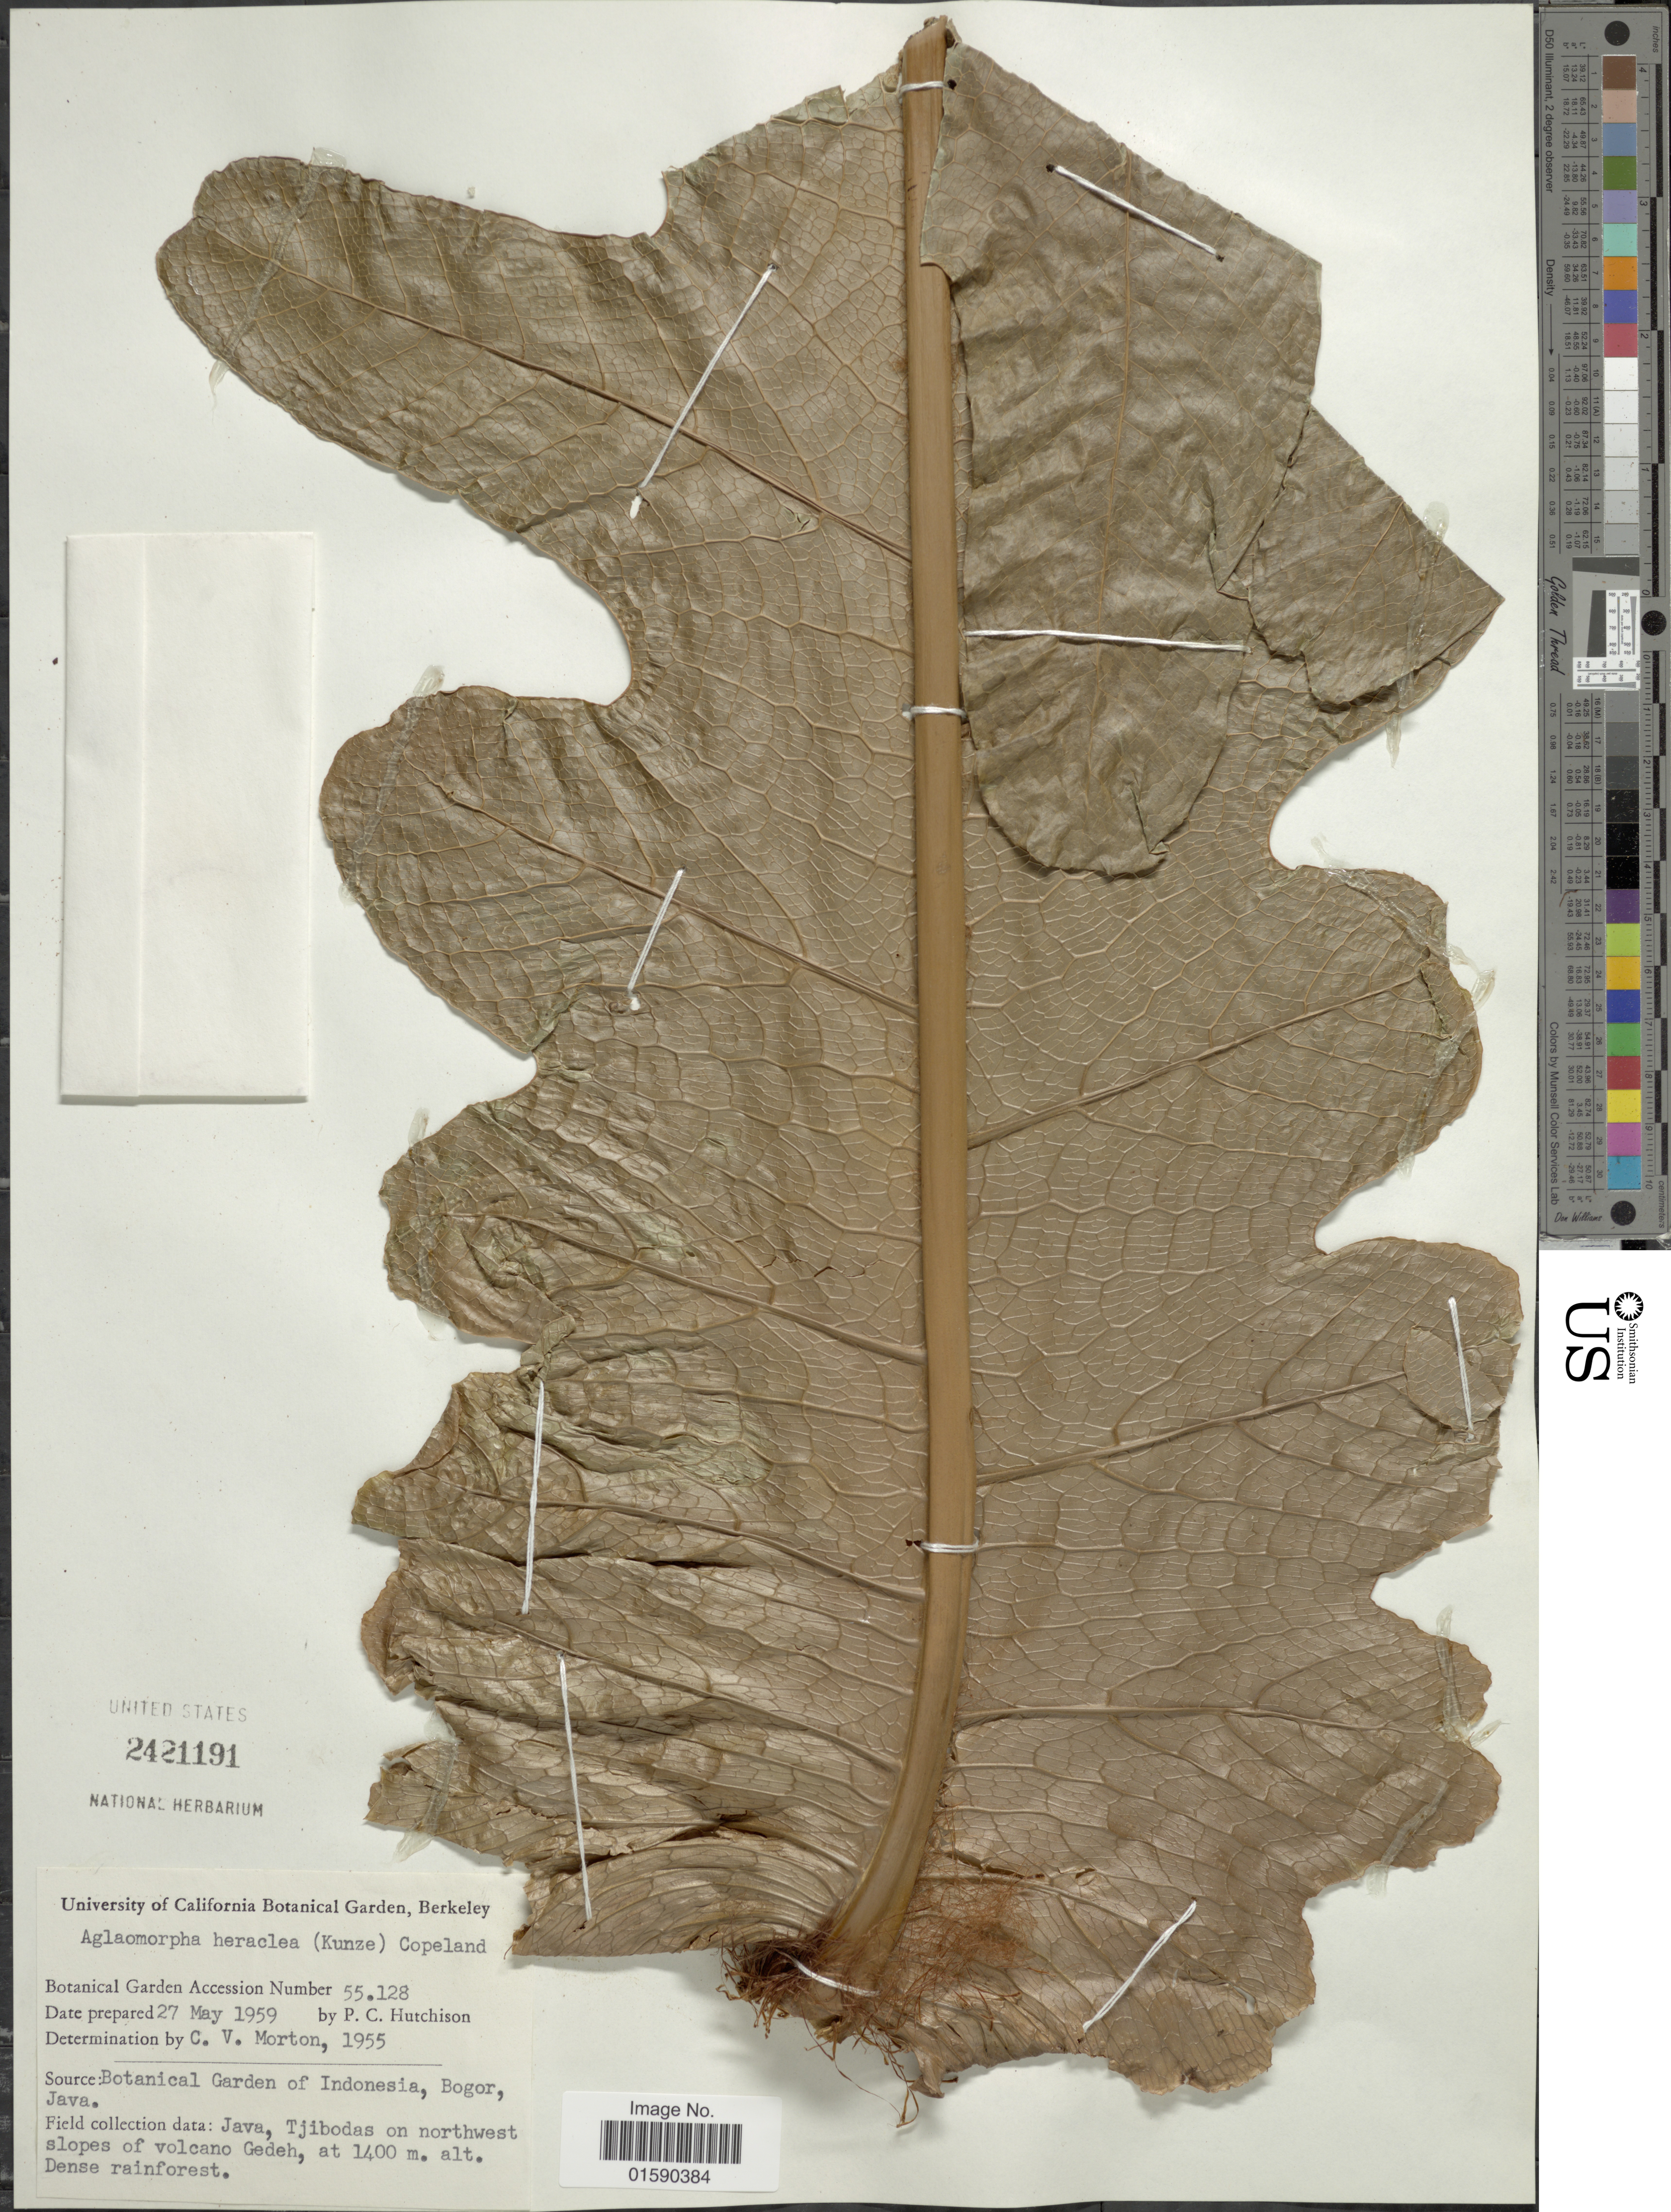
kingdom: Plantae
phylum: Tracheophyta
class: Polypodiopsida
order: Polypodiales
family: Polypodiaceae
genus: Aglaomorpha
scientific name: Aglaomorpha heraclea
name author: (Kunze) Copel.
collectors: P. C. Hutchison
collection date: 1959-05-27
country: United States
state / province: California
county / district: Alameda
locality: University of California Botanical Garden, Berkeley.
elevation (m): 1400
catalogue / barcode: US 2421191